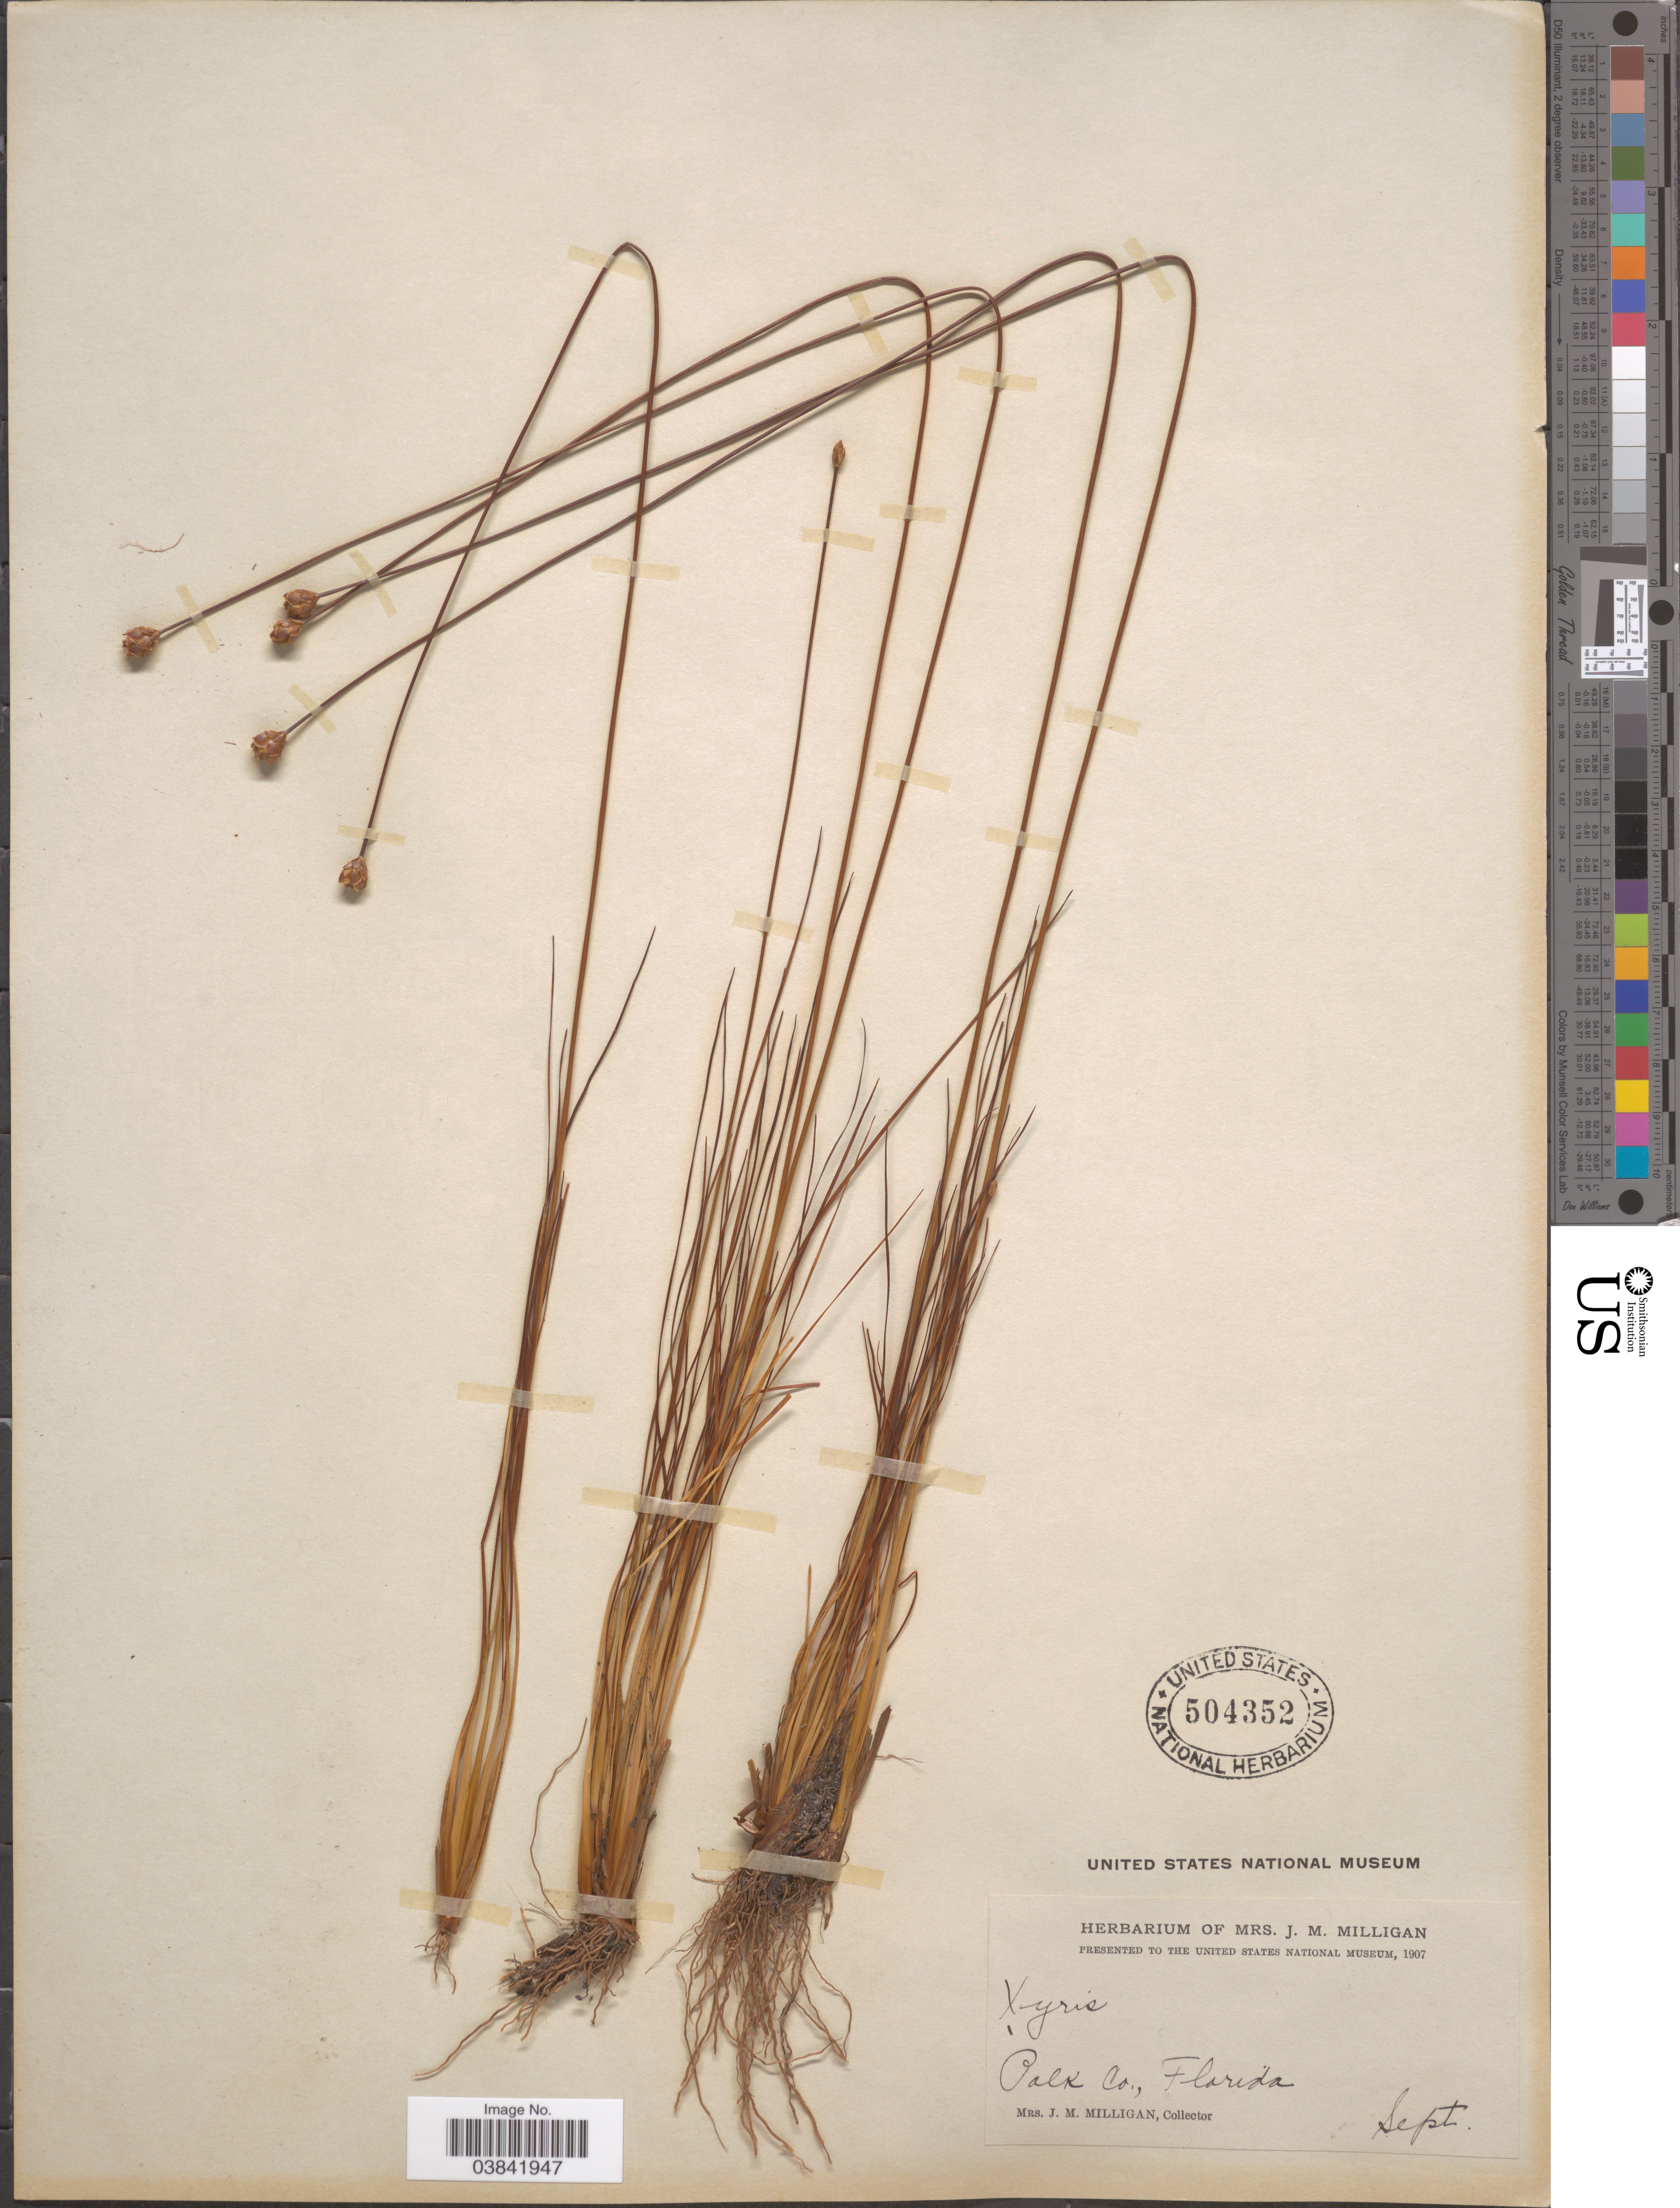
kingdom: Plantae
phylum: Tracheophyta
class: Liliopsida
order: Poales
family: Xyridaceae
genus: Xyris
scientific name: Xyris tenuifolia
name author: Chapm.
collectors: J. Milligan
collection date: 1907-09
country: United States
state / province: Florida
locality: Polk Co.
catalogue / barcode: US 504352